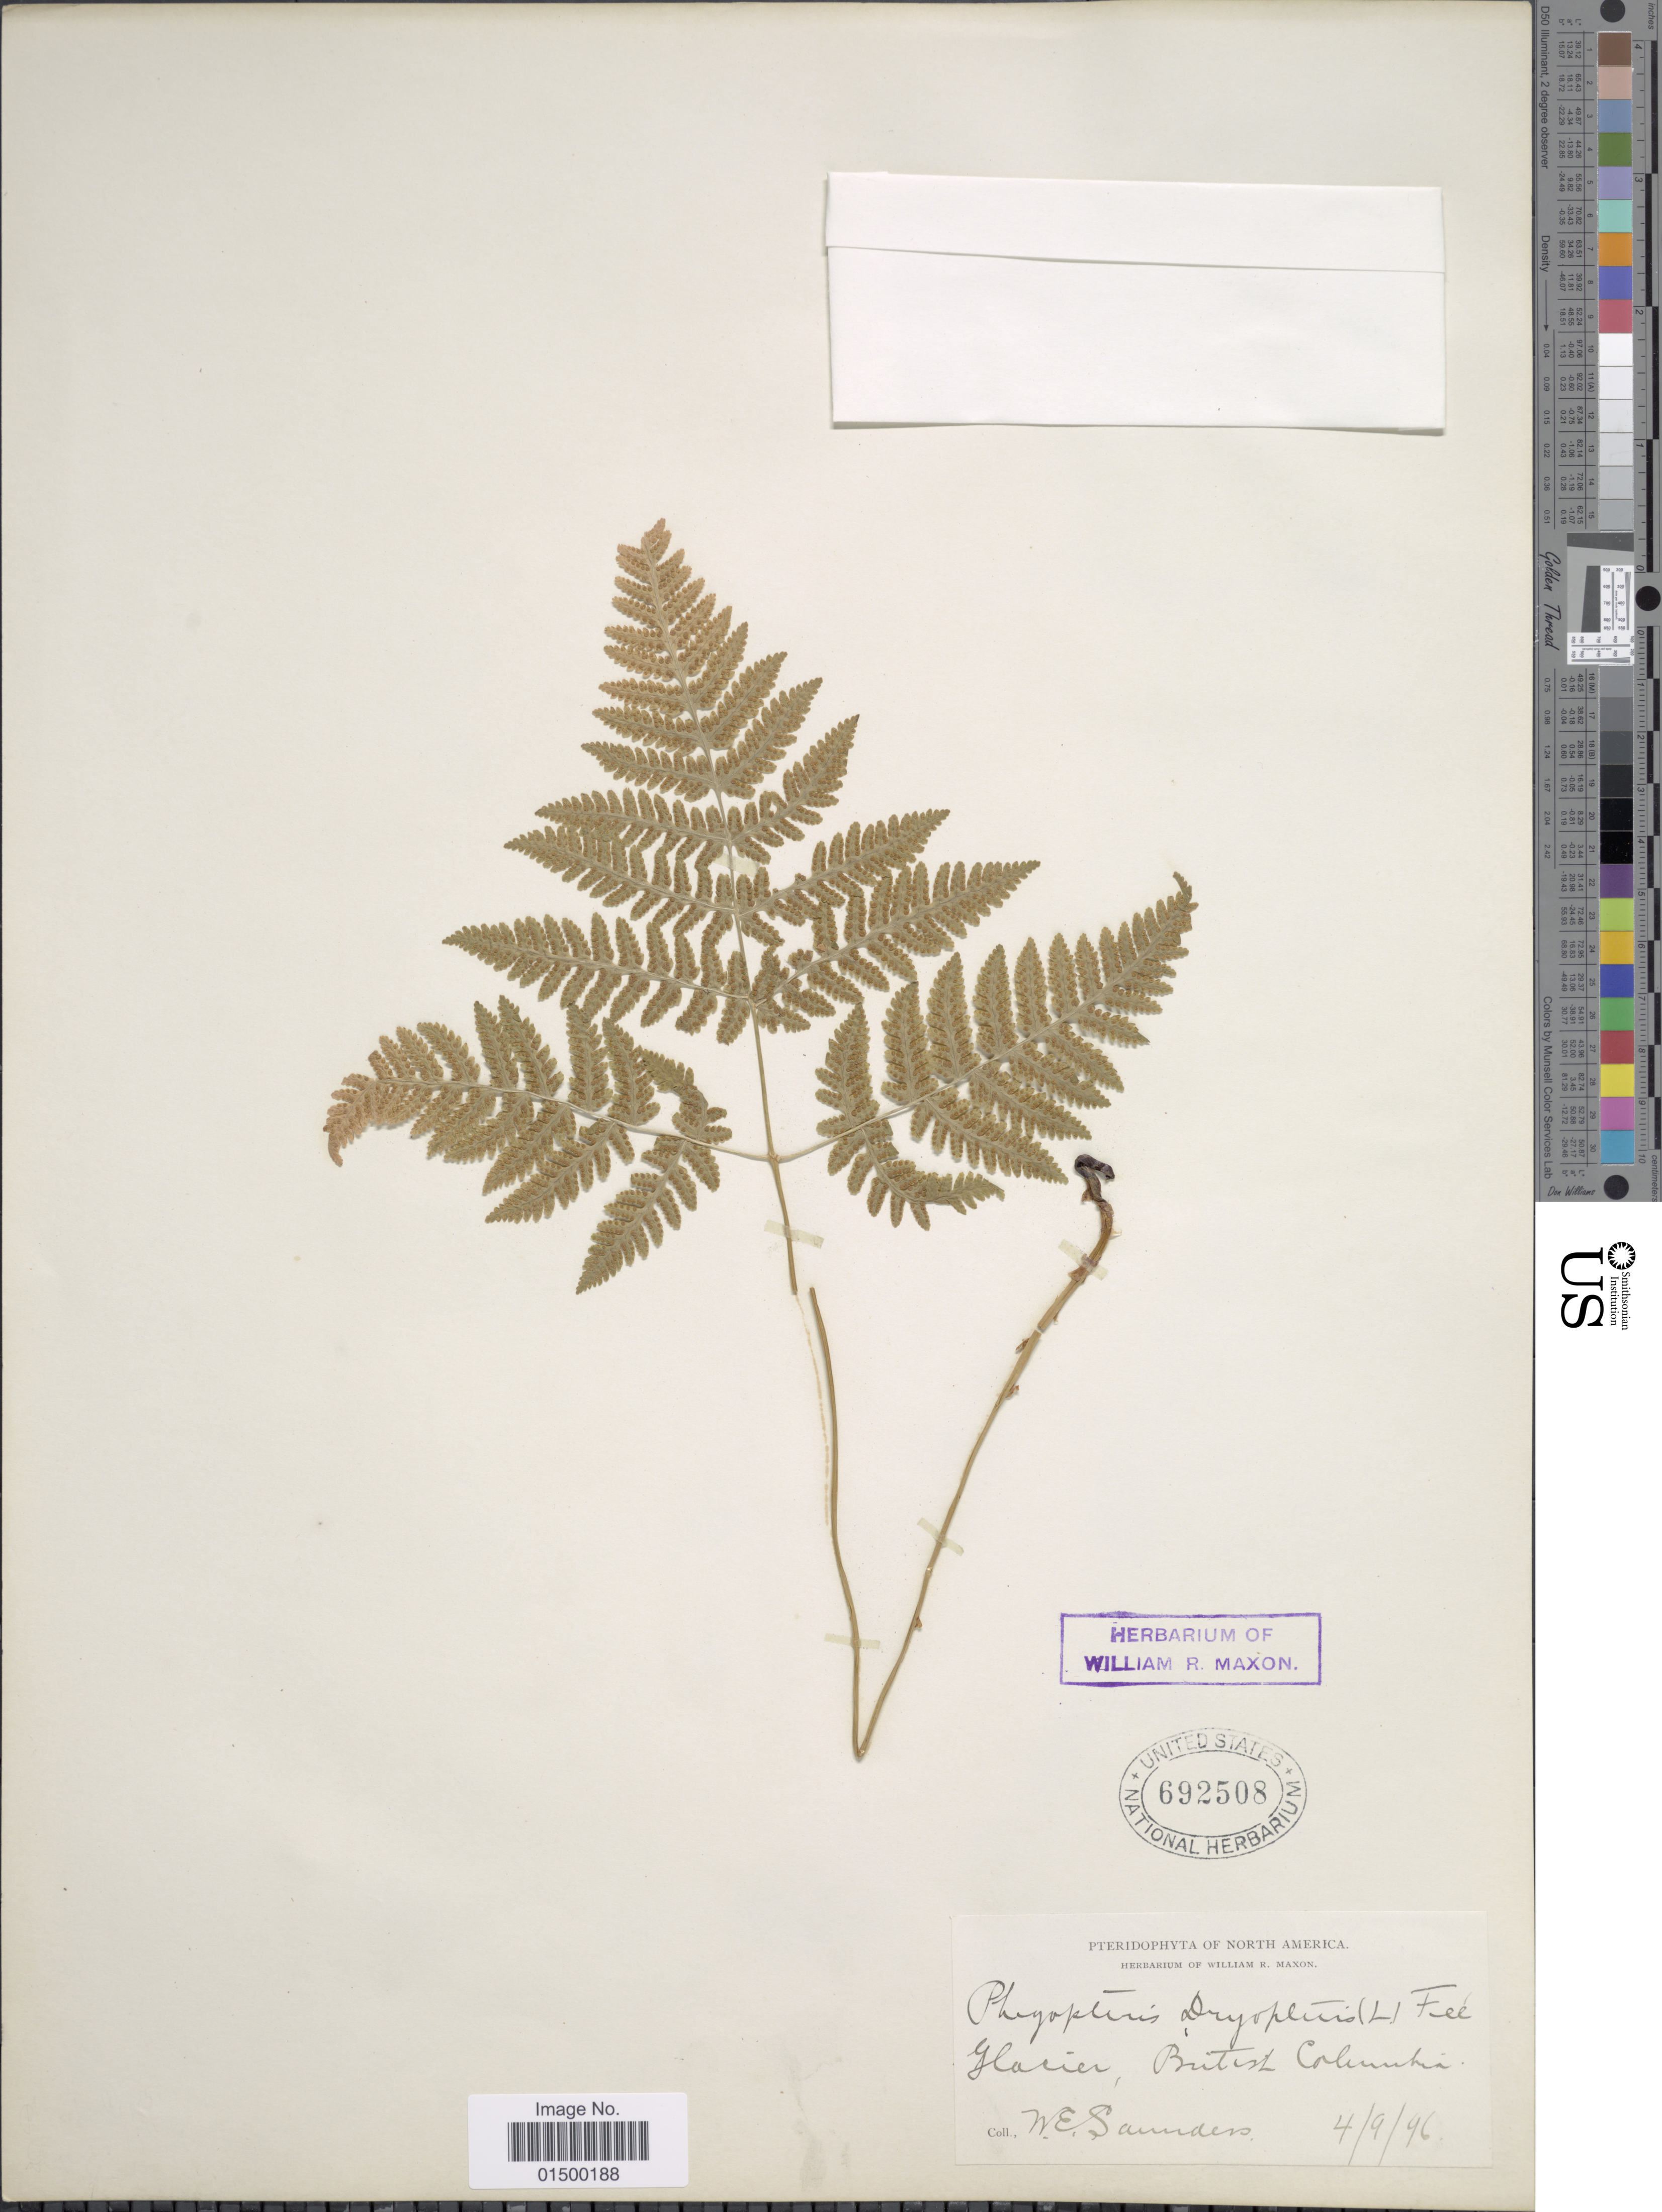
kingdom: Plantae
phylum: Tracheophyta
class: Polypodiopsida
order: Polypodiales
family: Cystopteridaceae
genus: Gymnocarpium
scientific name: Gymnocarpium disjunctum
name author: (Rupr.) Ching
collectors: E. Sanders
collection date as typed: Transcribed d/m/y: 4/9/96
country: Canada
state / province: British Columbia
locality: Glacier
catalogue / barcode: US 692508